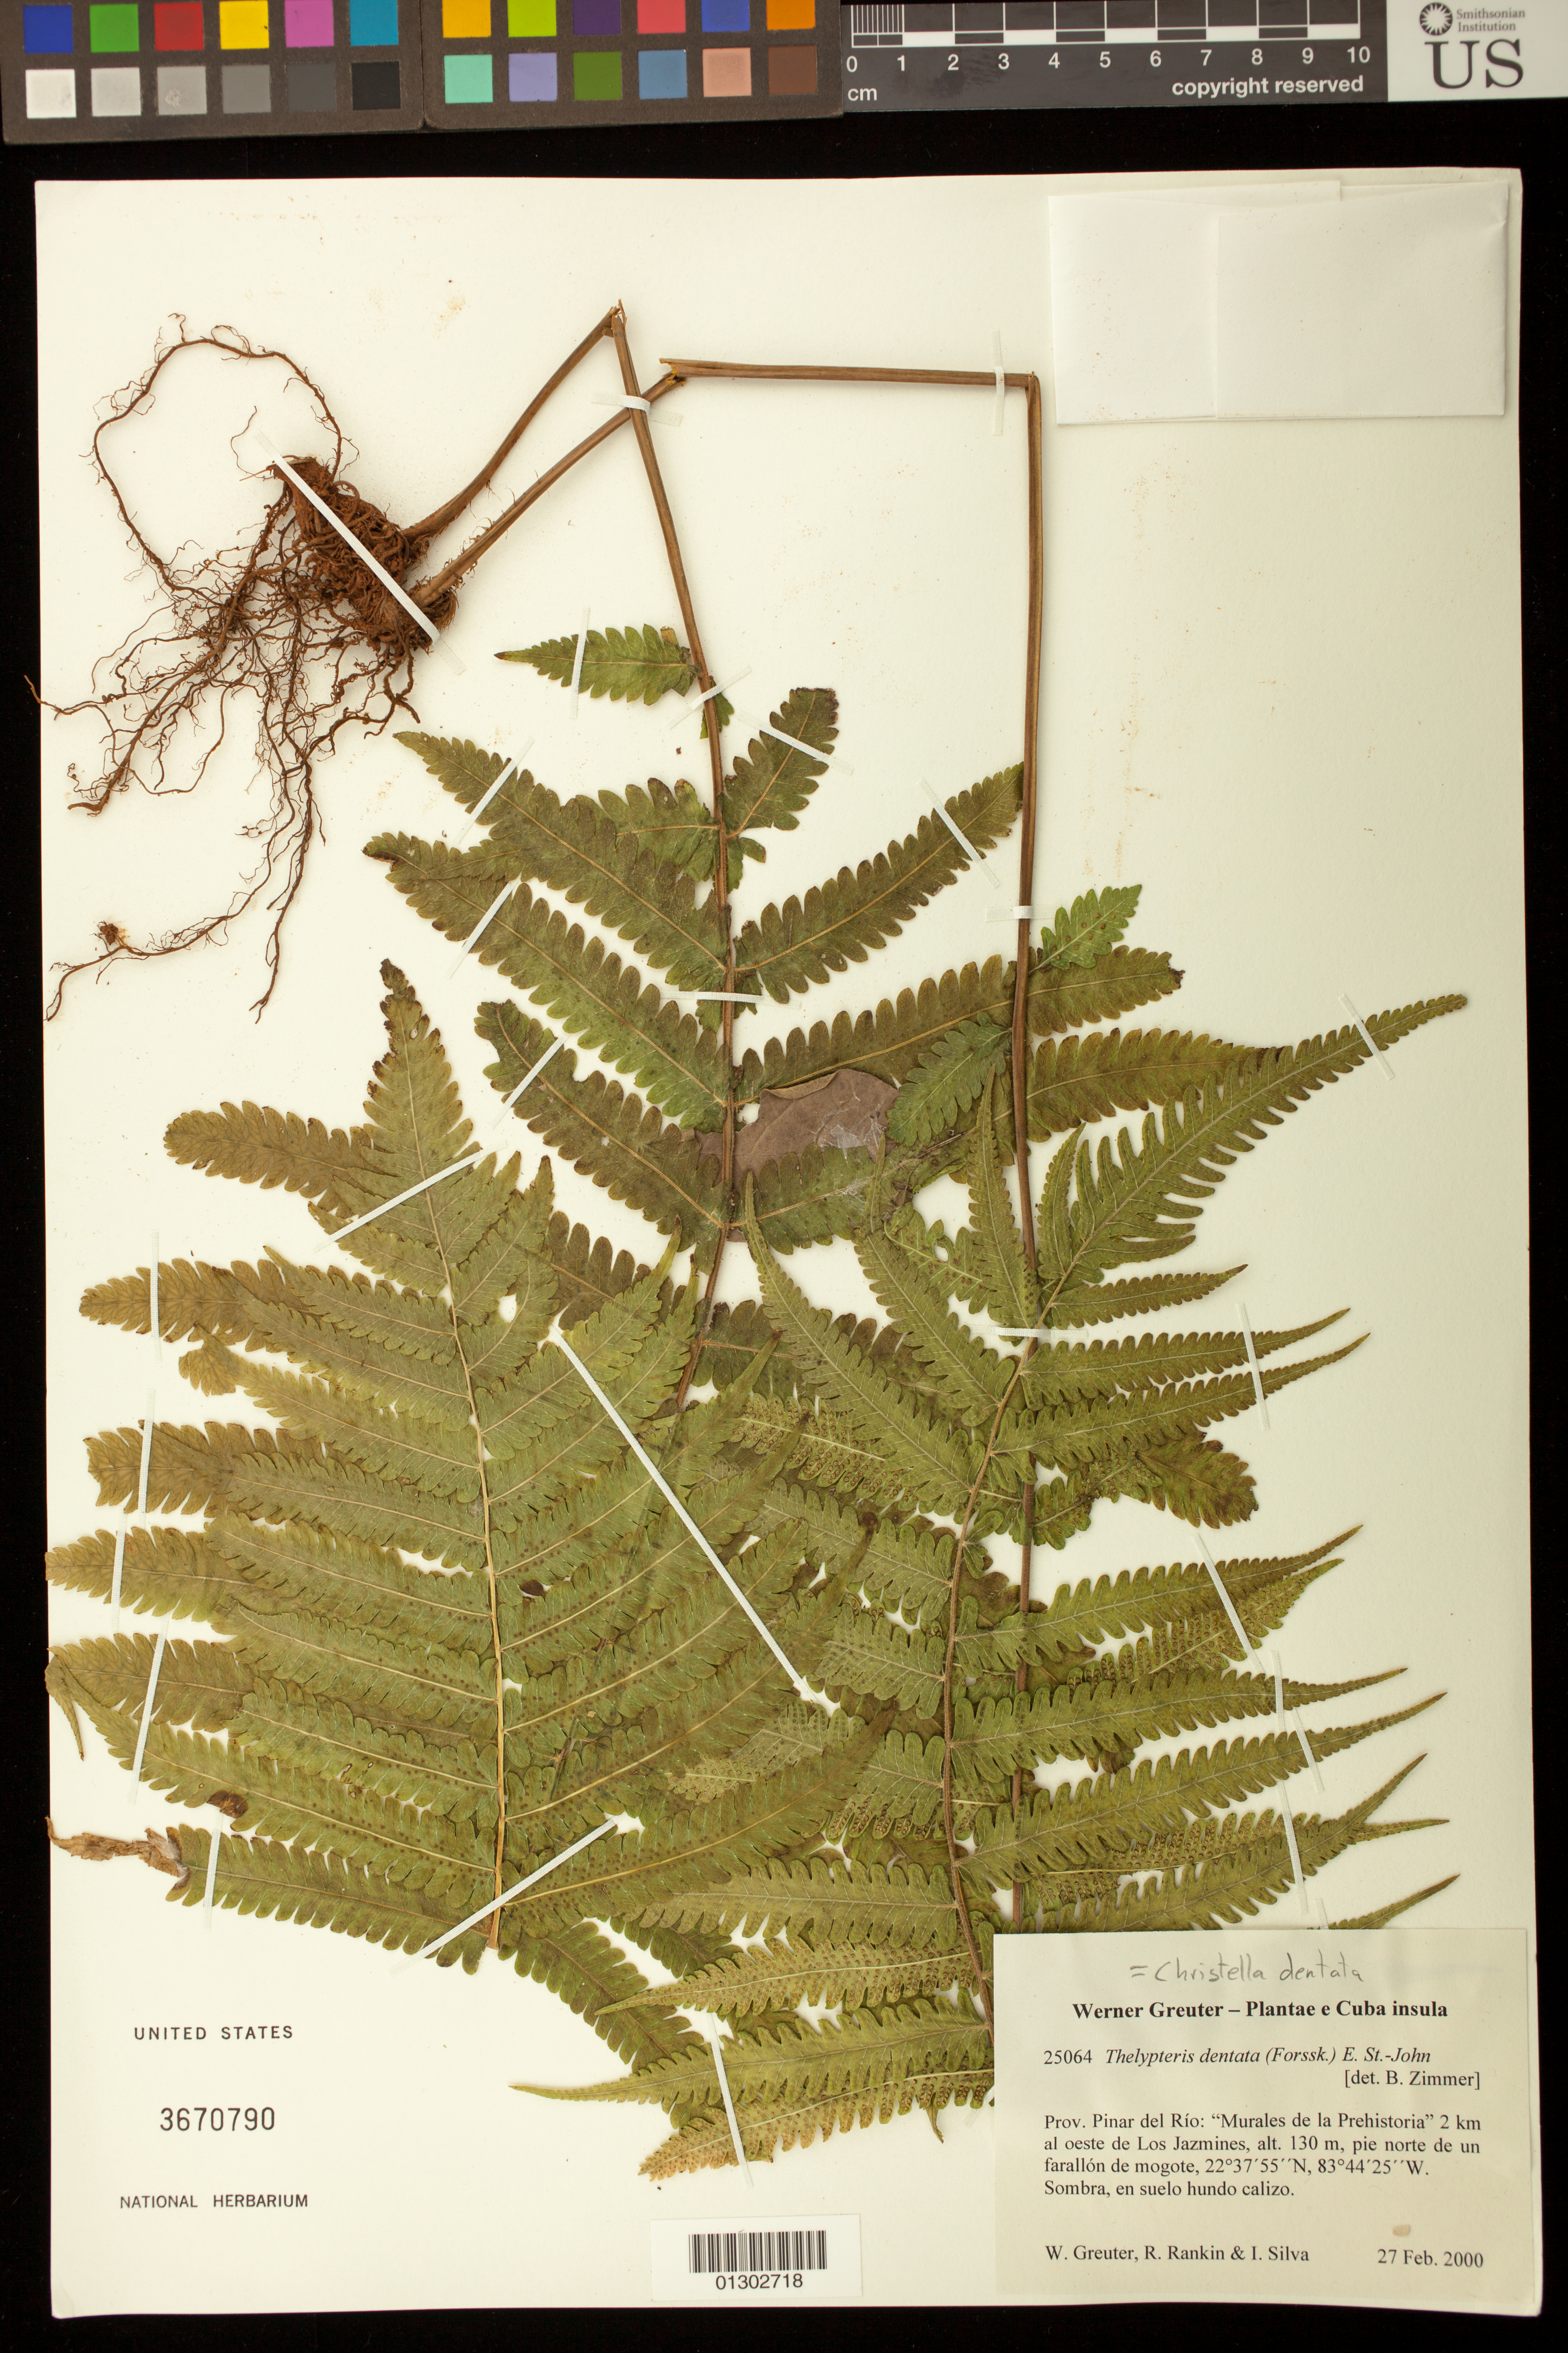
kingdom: Plantae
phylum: Tracheophyta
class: Polypodiopsida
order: Polypodiales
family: Thelypteridaceae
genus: Christella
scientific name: Christella dentata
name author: (Forssk.) Brownsey & Jermy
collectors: W. R. Greuter, R. Rankin Rodriguez & I. Silva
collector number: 25064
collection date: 2000-02-27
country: Cuba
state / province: Pinar del Rio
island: Cuba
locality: "Murales de la Prehistoria", 2 km al oeste de Los Jazmines. Pie norte de un farallón de mogote.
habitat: Sombra, en suelo hundo calizo.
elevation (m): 130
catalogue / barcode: US 3670790